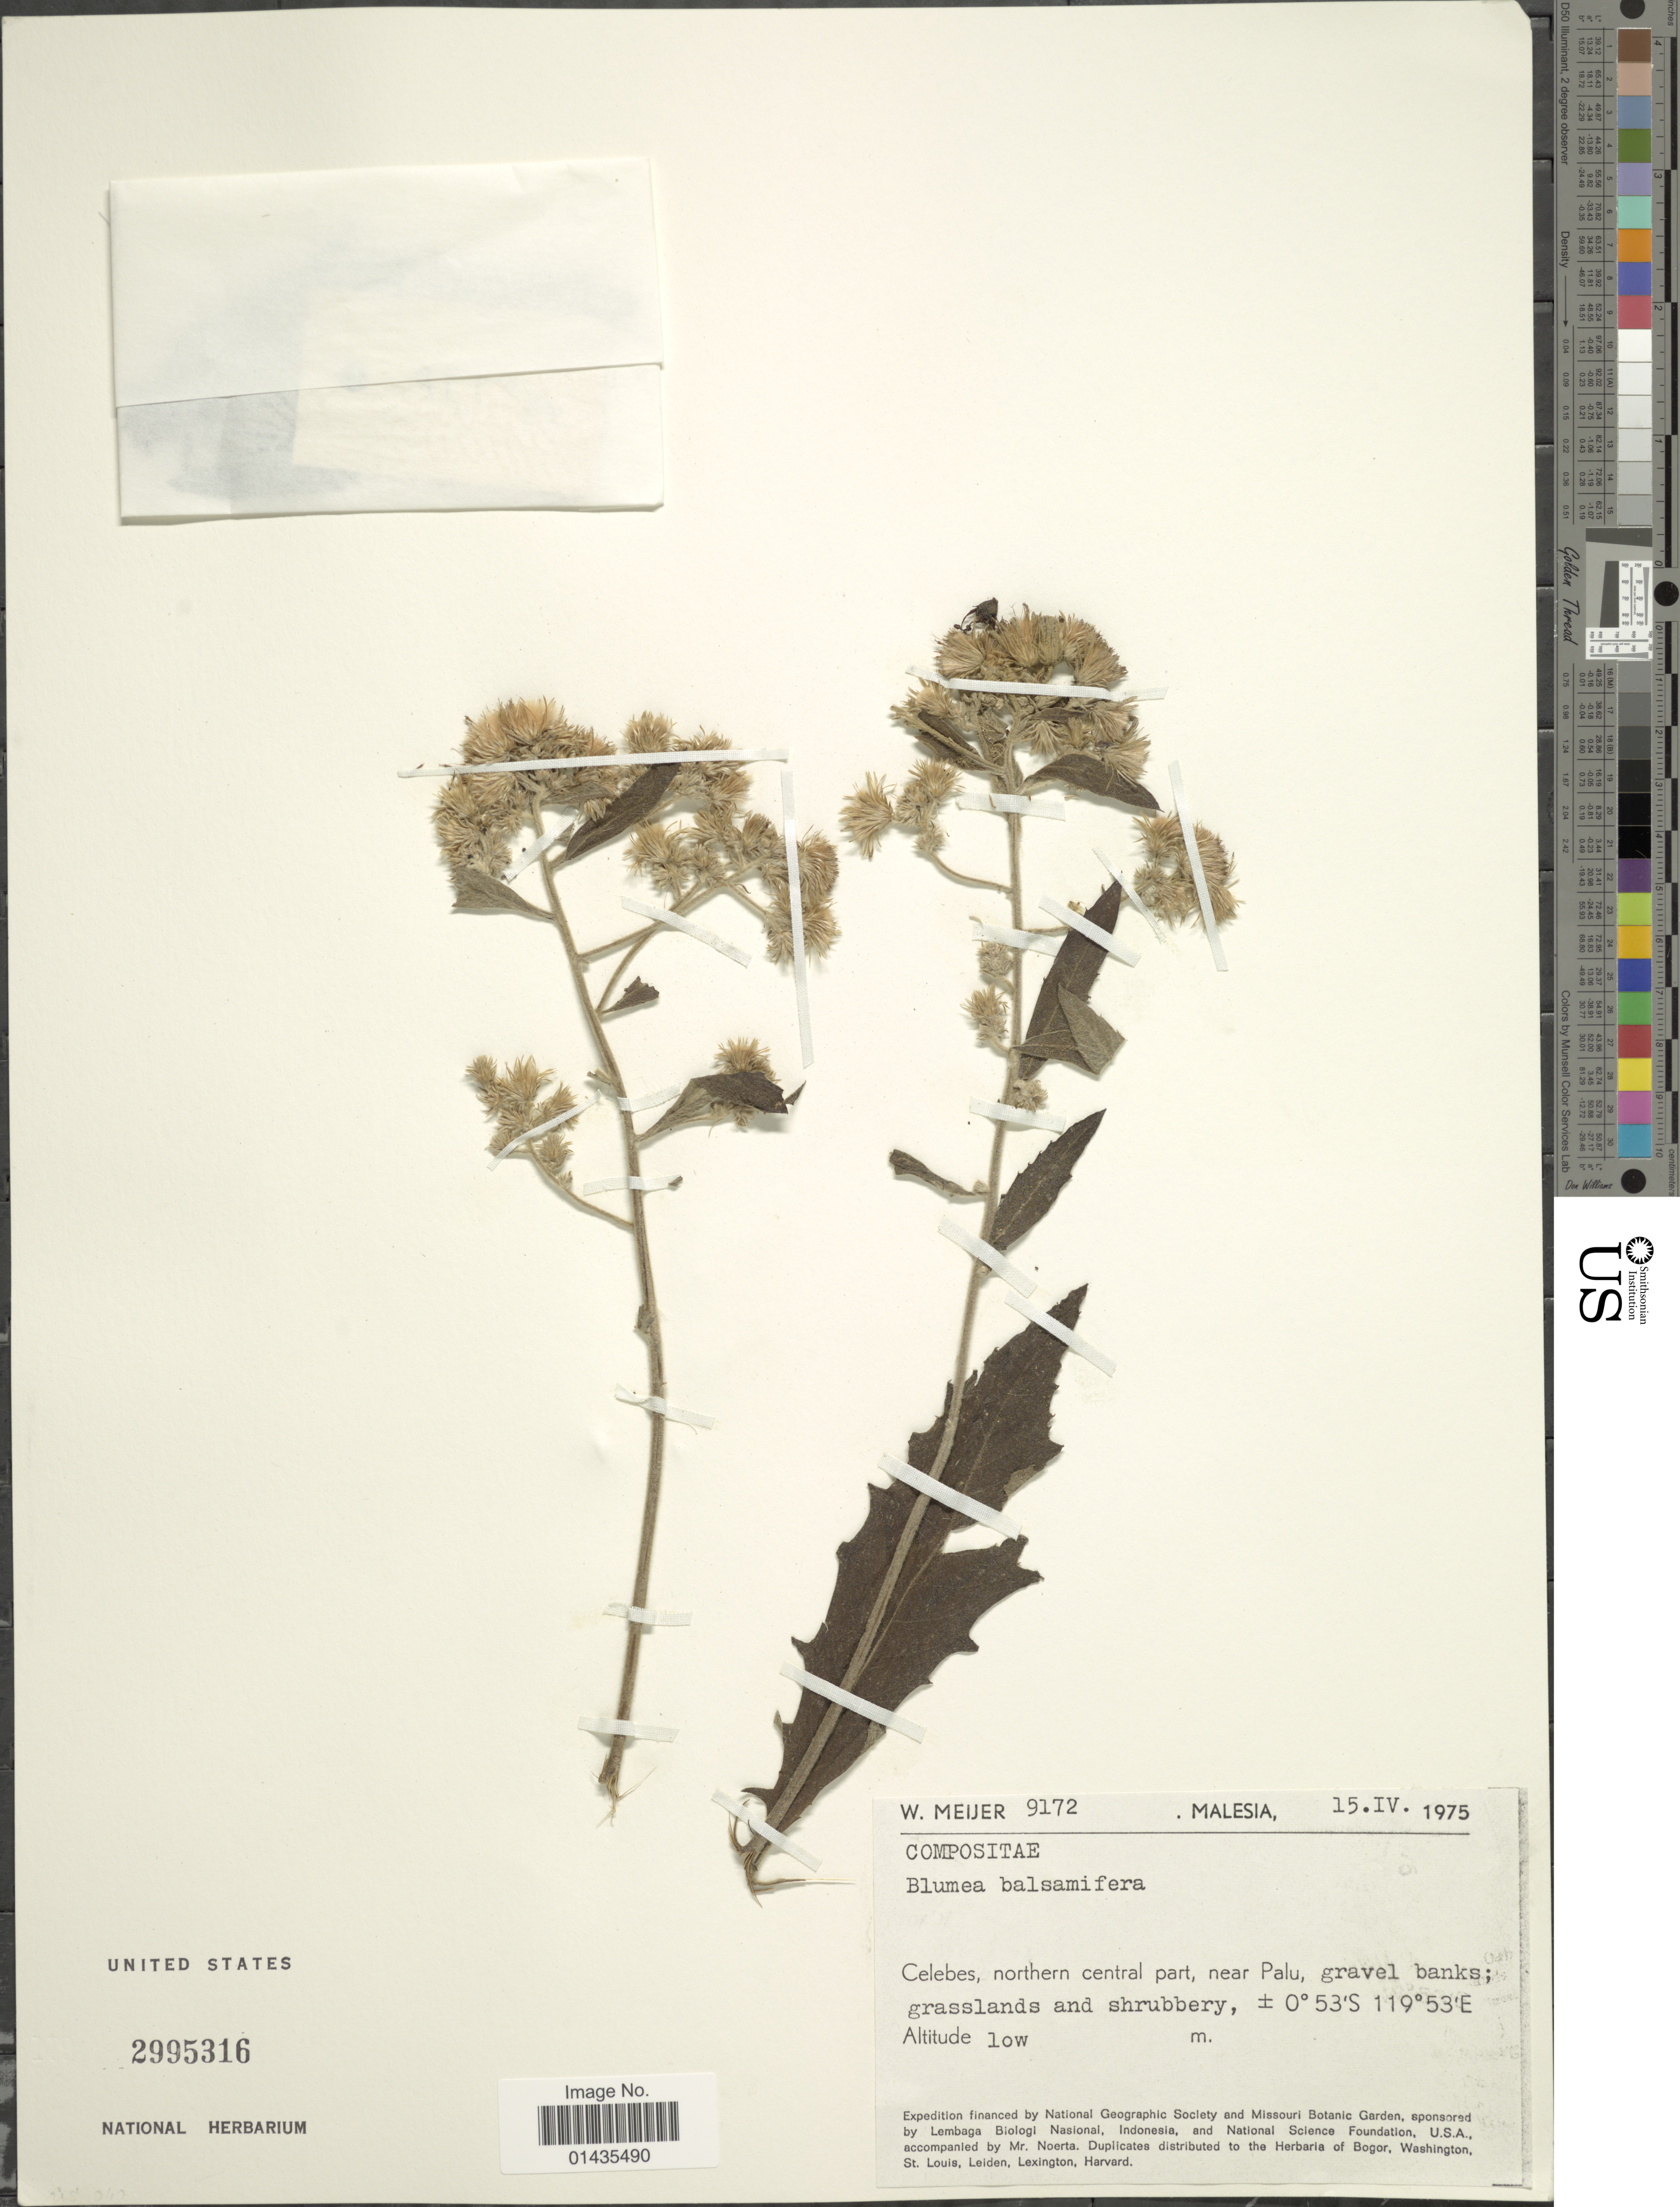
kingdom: Plantae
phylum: Tracheophyta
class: Magnoliopsida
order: Asterales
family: Asteraceae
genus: Blumea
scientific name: Blumea balsamifera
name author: (L.) DC.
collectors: W. Meijer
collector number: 9172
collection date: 1975-04-15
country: Malaysia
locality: Celebes, northern central part, near Palu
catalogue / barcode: US 2995316